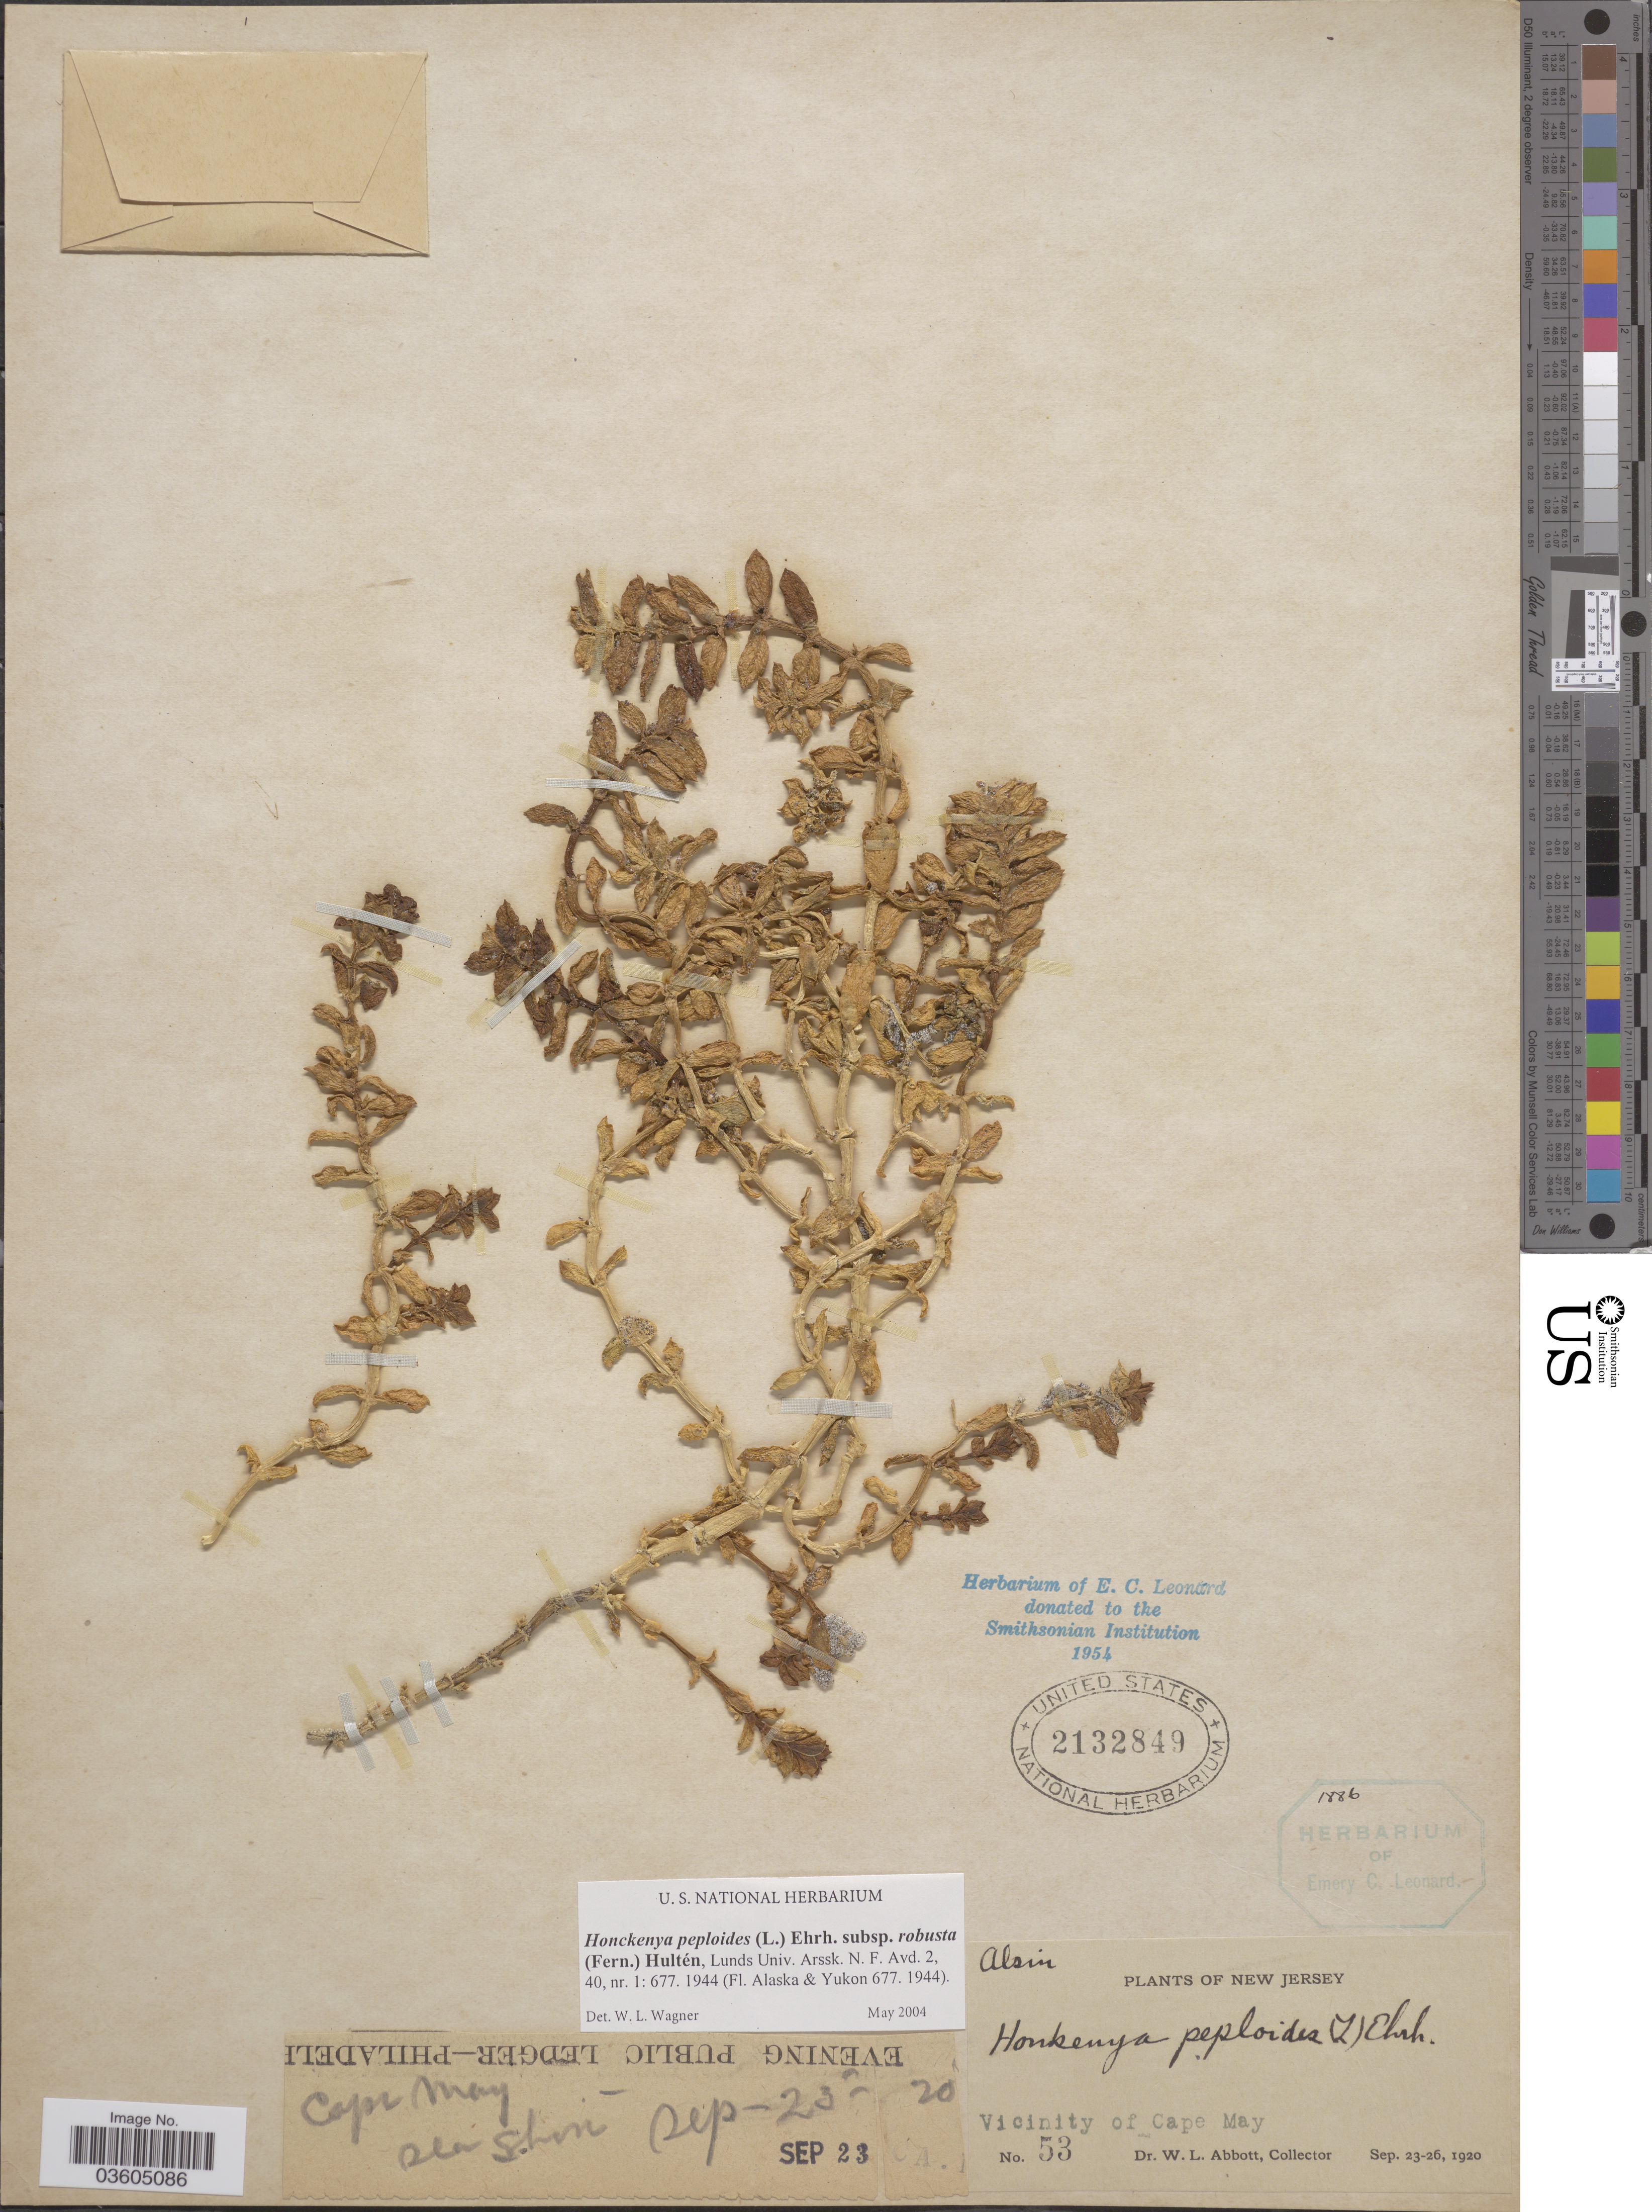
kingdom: Plantae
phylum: Tracheophyta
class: Magnoliopsida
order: Caryophyllales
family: Caryophyllaceae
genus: Honckenya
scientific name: Honckenya peploides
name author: (L.) Ehrh.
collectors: W. L. Abbott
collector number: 53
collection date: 1920-09-23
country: United States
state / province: New Jersey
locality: Vicinity of Cape May. Cape May.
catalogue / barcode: US 2132849